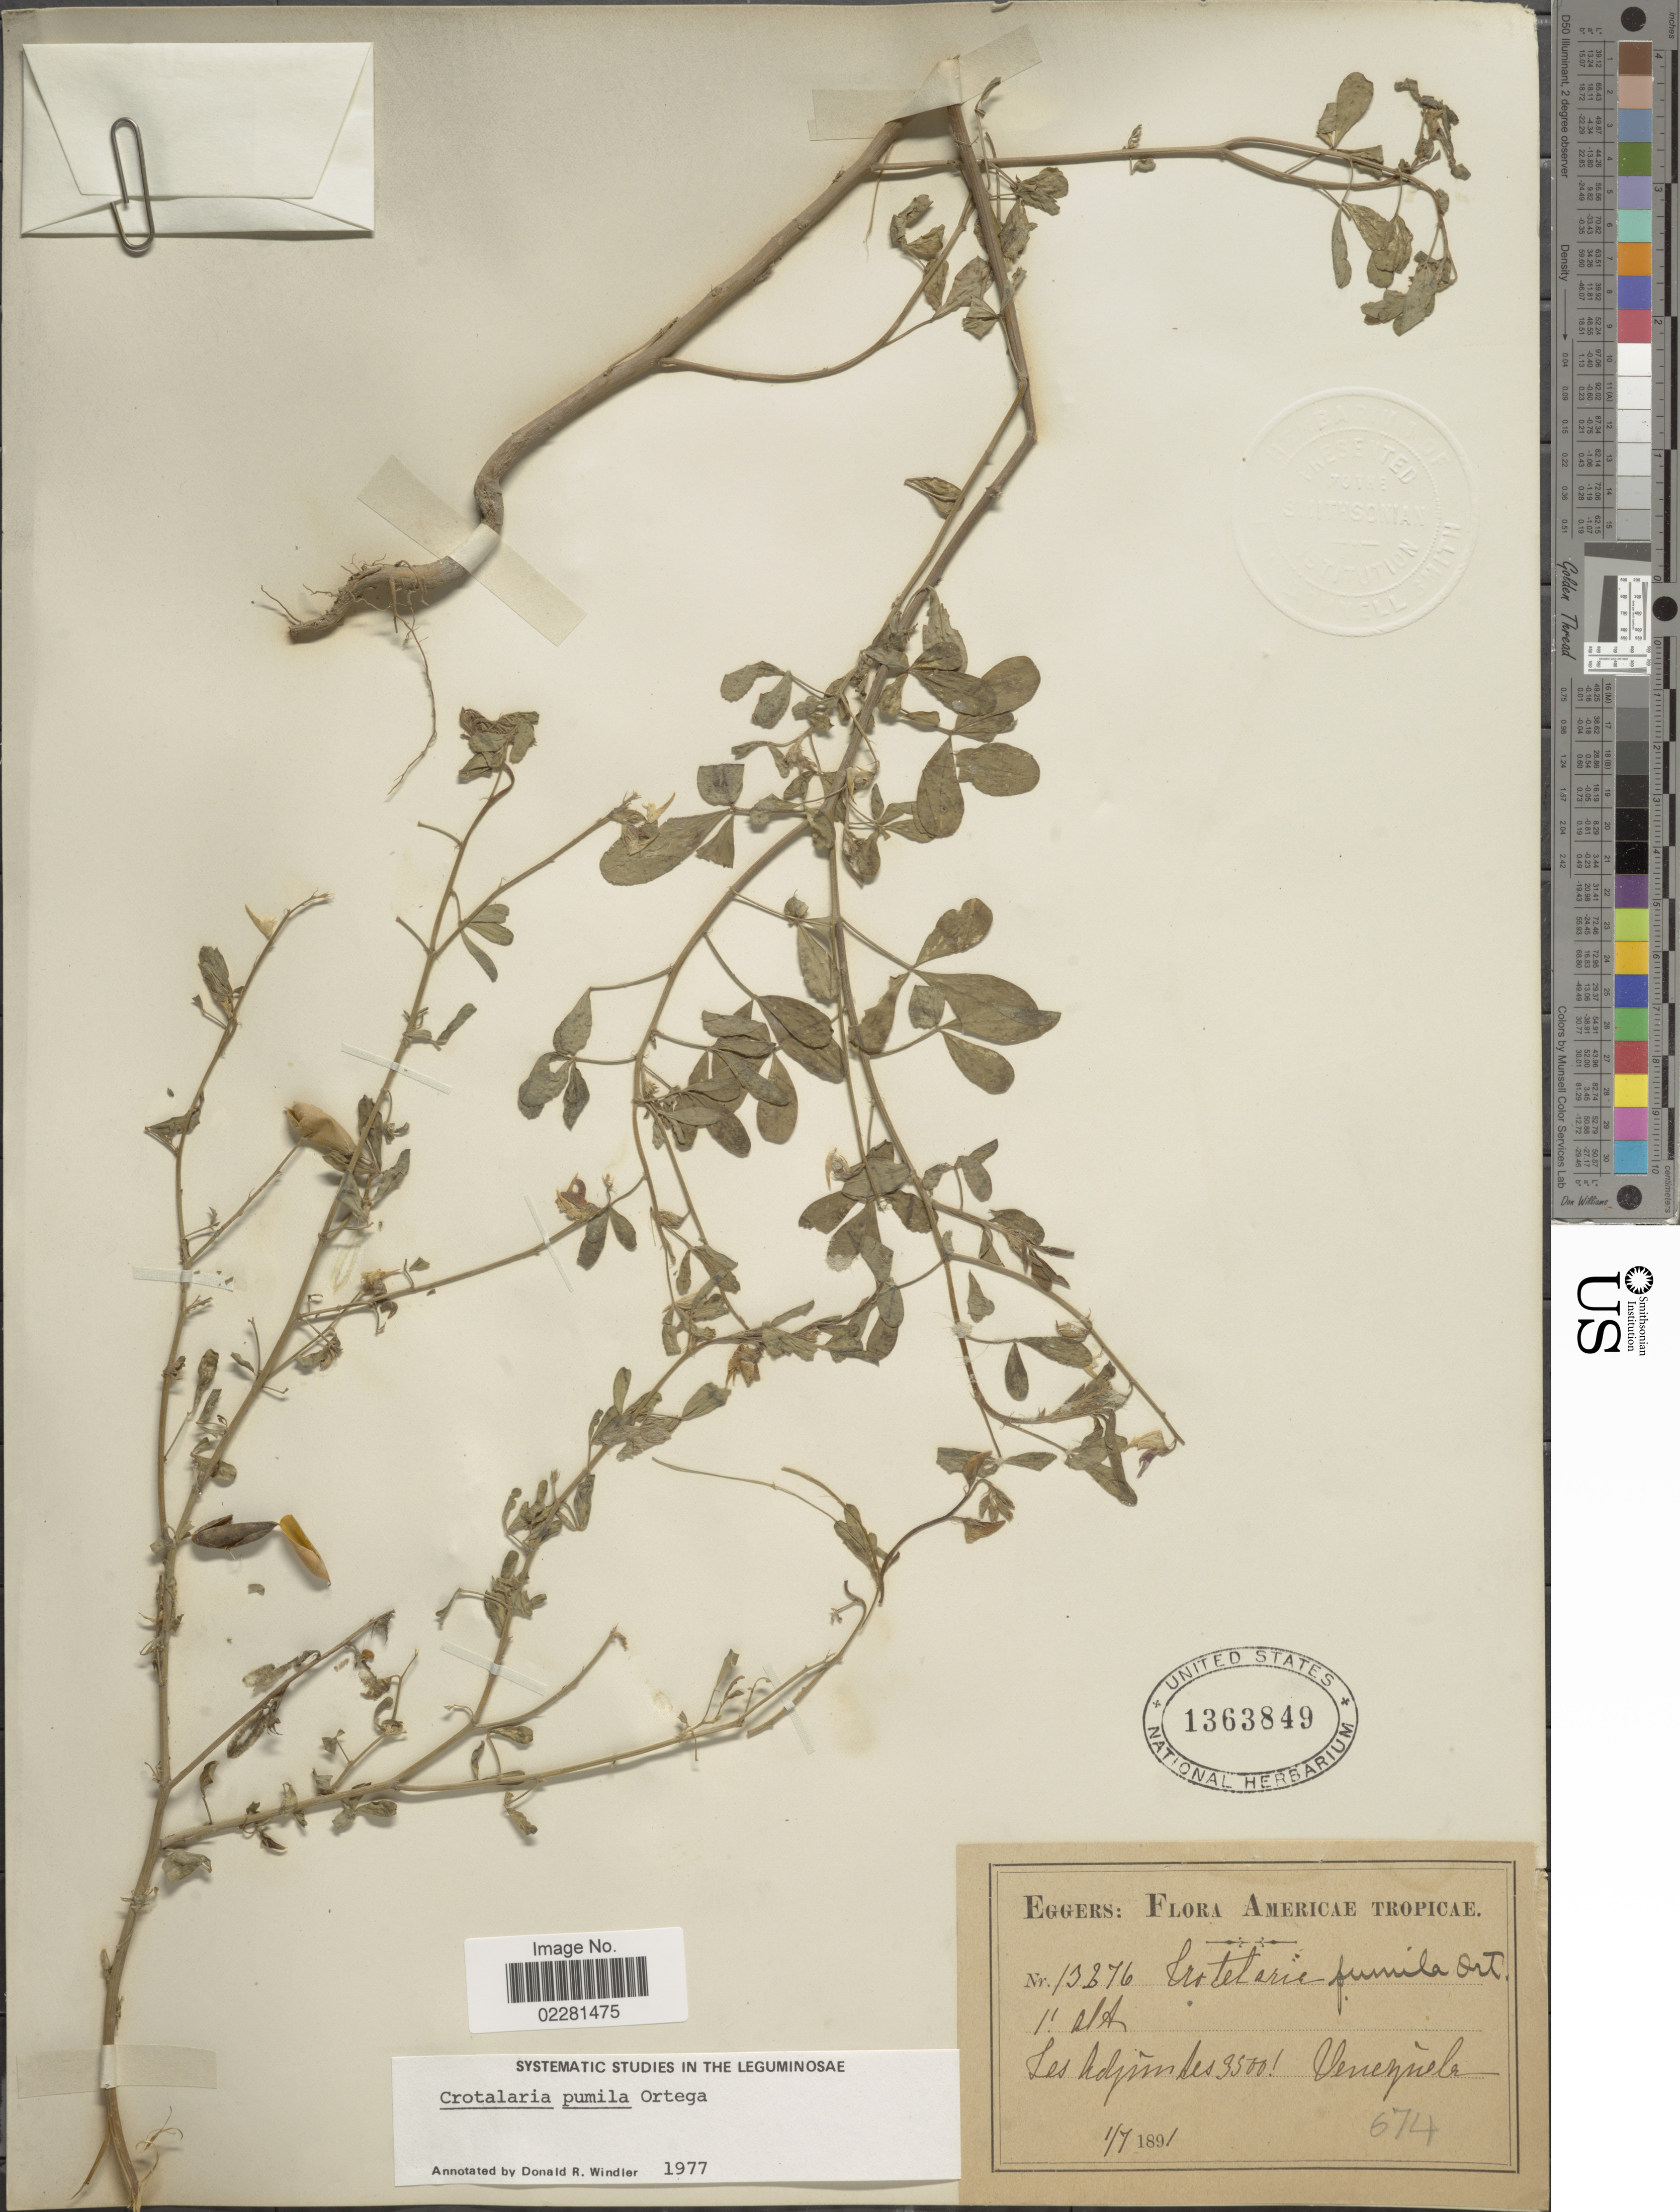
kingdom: Plantae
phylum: Tracheophyta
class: Magnoliopsida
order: Fabales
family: Fabaceae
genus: Crotalaria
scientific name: Crotalaria pumila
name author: Ortega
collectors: -. Eggers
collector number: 13276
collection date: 1891-07-01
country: Venezuela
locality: Las Adjuntas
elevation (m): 1067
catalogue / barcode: US 1363849